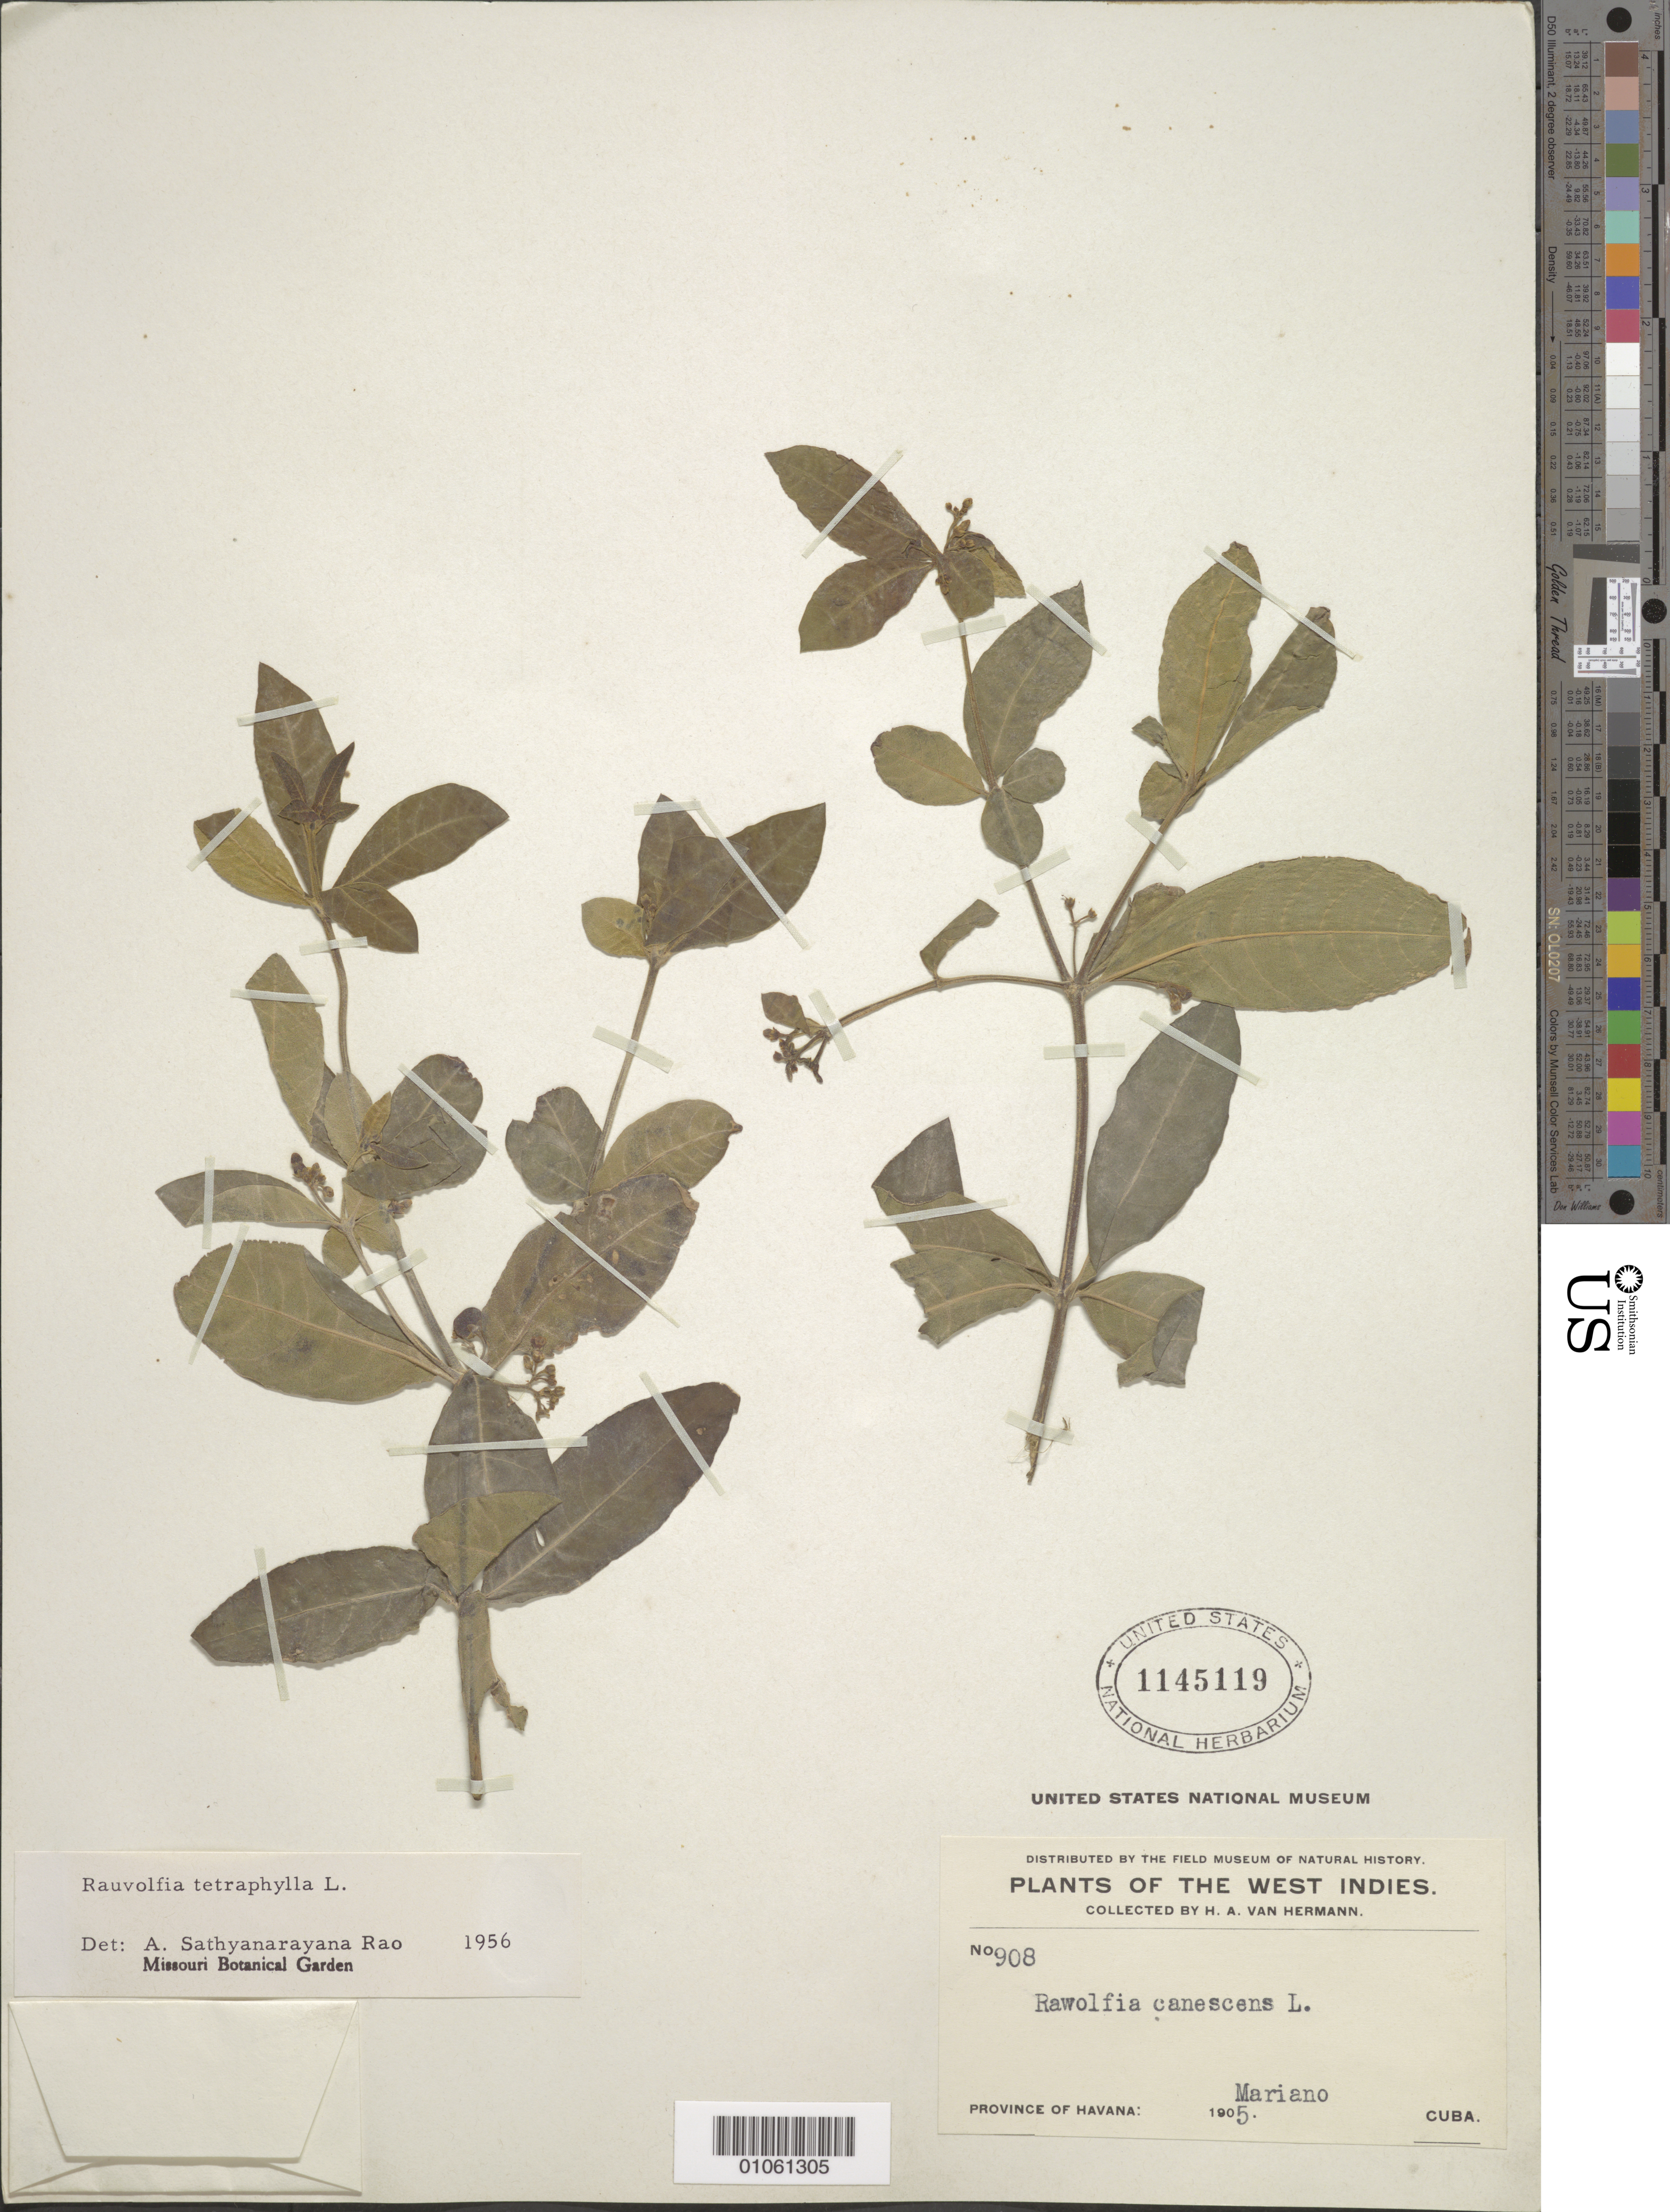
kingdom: Plantae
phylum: Tracheophyta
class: Magnoliopsida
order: Gentianales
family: Apocynaceae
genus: Rauvolfia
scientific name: Rauvolfia tetraphylla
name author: L.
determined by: Rao, A. S.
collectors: H. A. Van Hermann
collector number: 908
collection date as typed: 1905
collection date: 1905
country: Cuba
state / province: La Habana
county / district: Municipio Playa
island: Cuba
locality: Marianao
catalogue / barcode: US 1145119